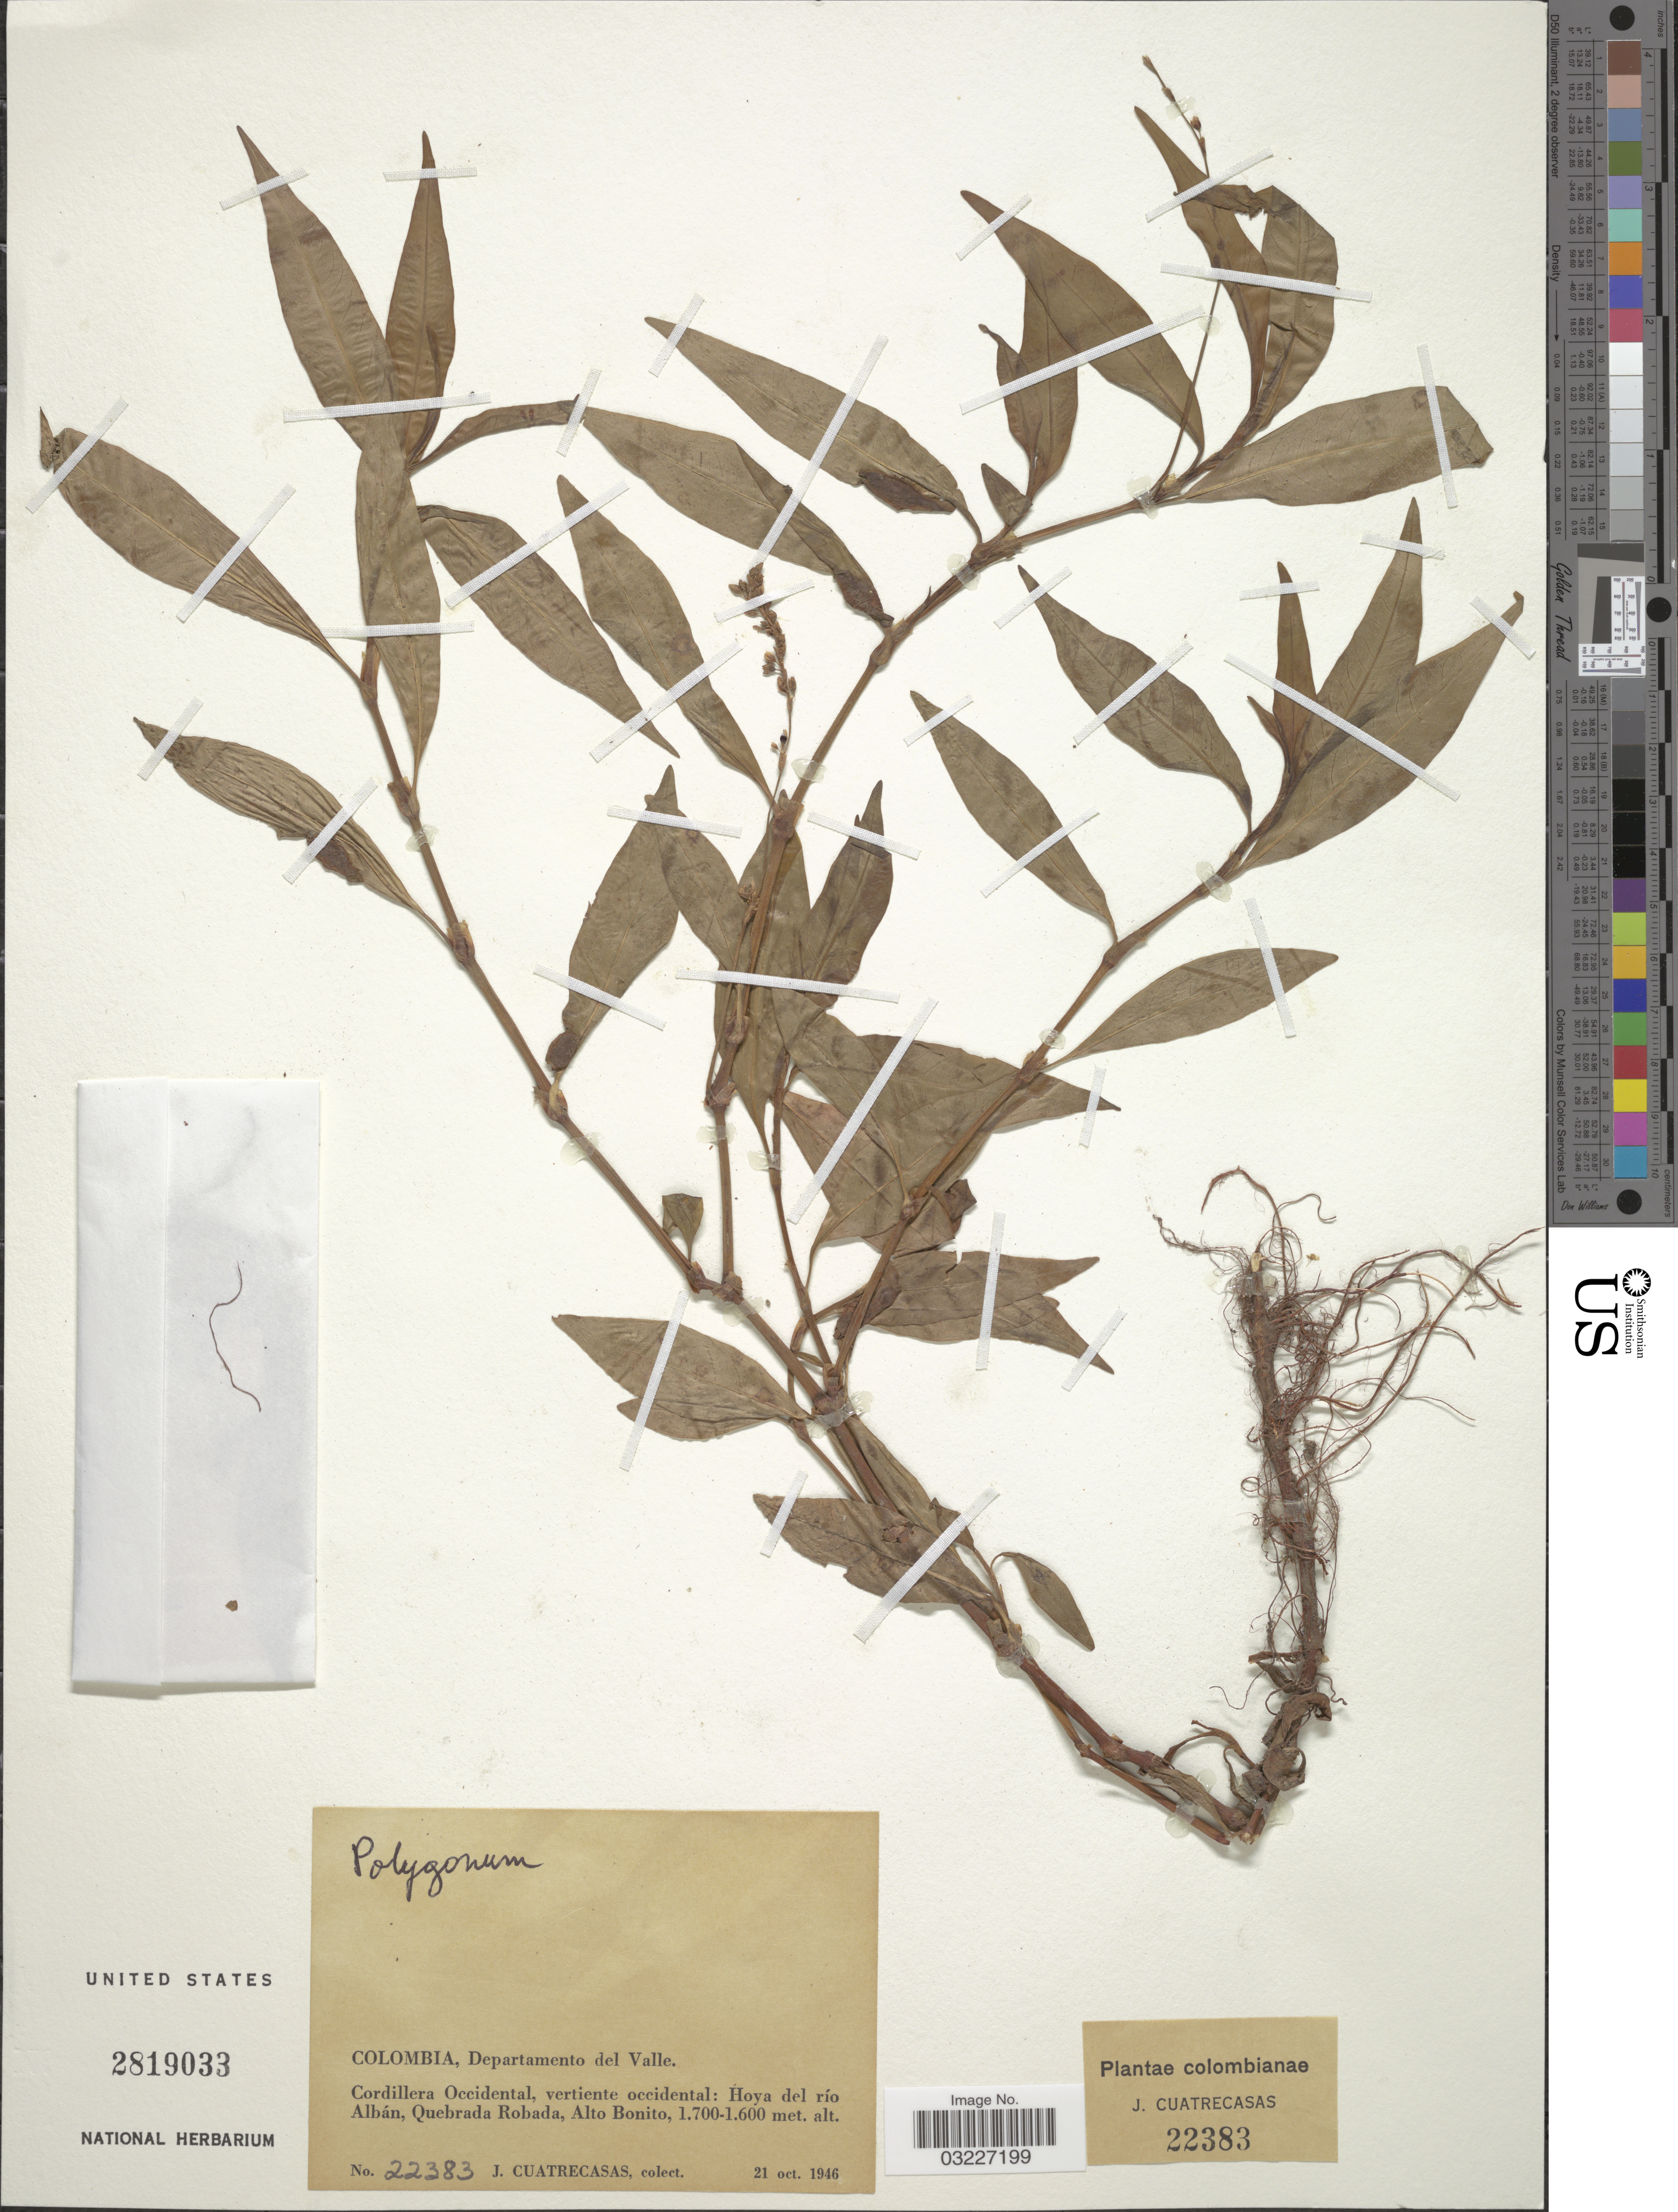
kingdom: Plantae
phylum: Tracheophyta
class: Magnoliopsida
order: Caryophyllales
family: Polygonaceae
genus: Polygonum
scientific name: Polygonum sp.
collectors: J. Cuatrecasas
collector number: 22383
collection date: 1946-10-21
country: Colombia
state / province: Valle del Cauca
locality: Departamento del Valle. Cordillera Occidental, vertiente occidental: Hoya del río Albán, Quebrada Robada, Alto Bonito.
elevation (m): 1600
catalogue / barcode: US 2819033